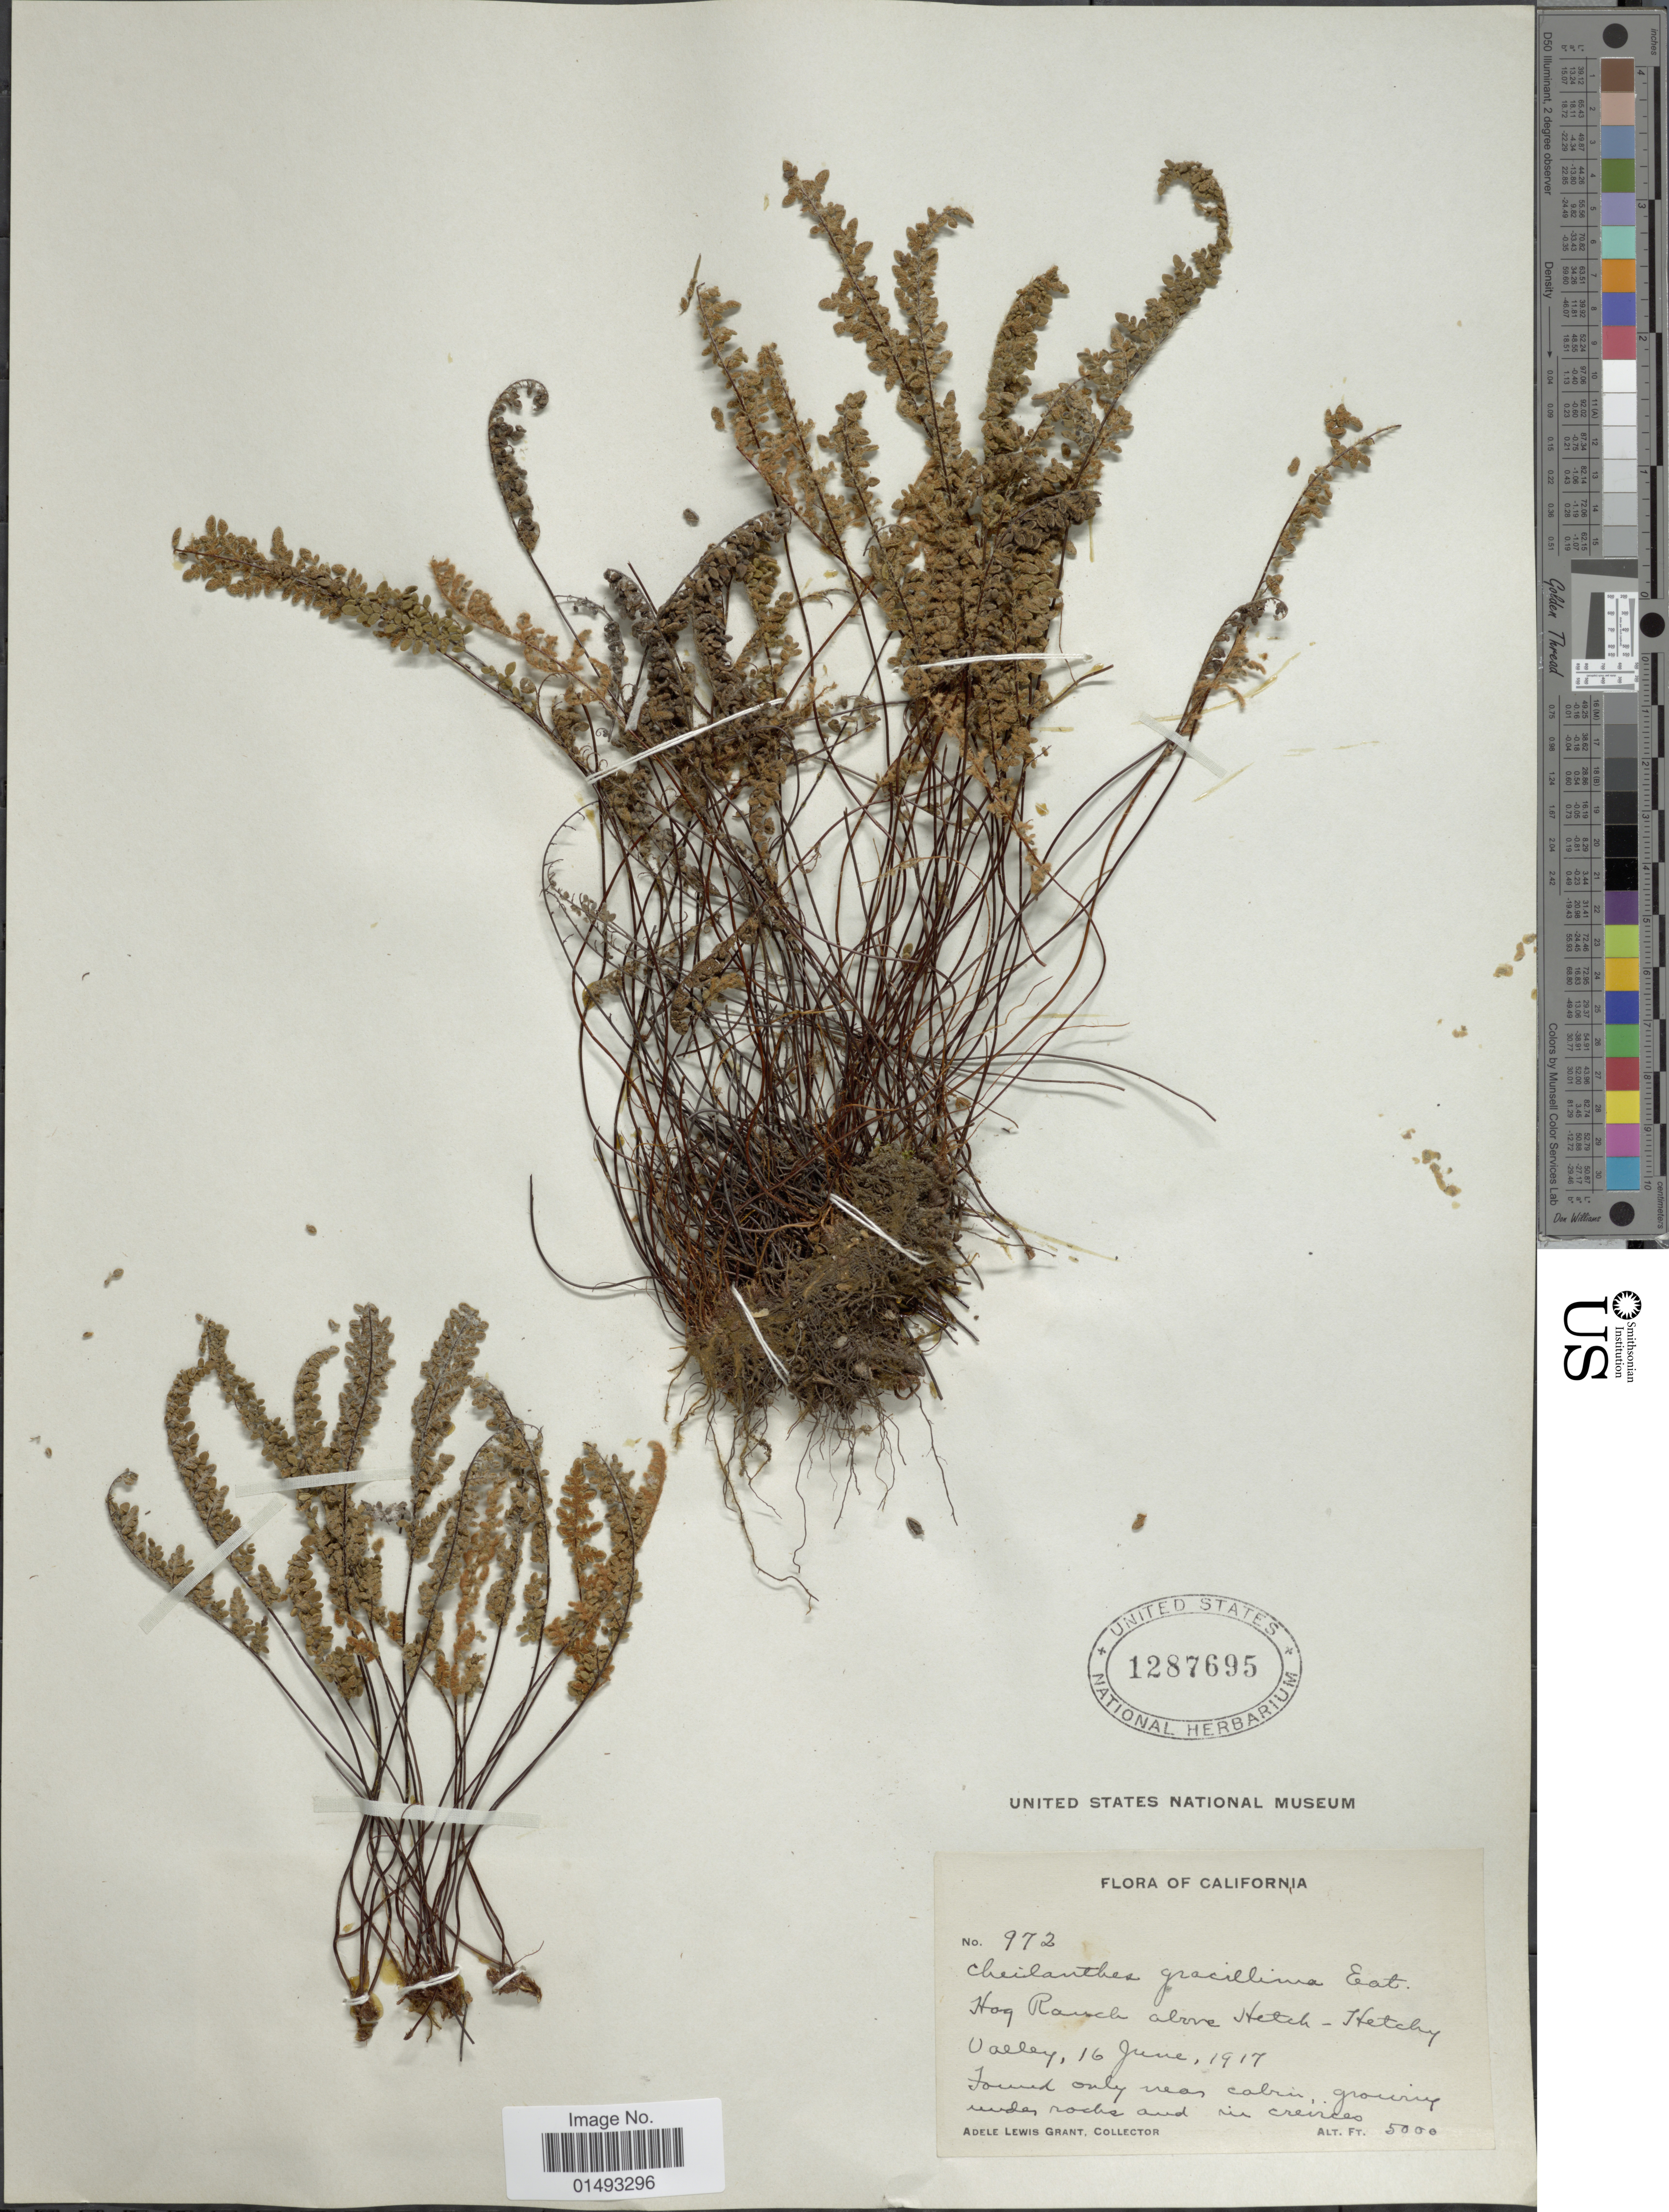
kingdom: Plantae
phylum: Tracheophyta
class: Polypodiopsida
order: Polypodiales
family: Pteridaceae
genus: Myriopteris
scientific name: Myriopteris gracillima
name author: (D.C. Eaton) J. Sm.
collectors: A. L. Grant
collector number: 972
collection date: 1917-06-16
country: United States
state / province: California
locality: Hog Ranch above Hetch-Hetchy Valley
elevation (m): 1524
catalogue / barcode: US 1287695